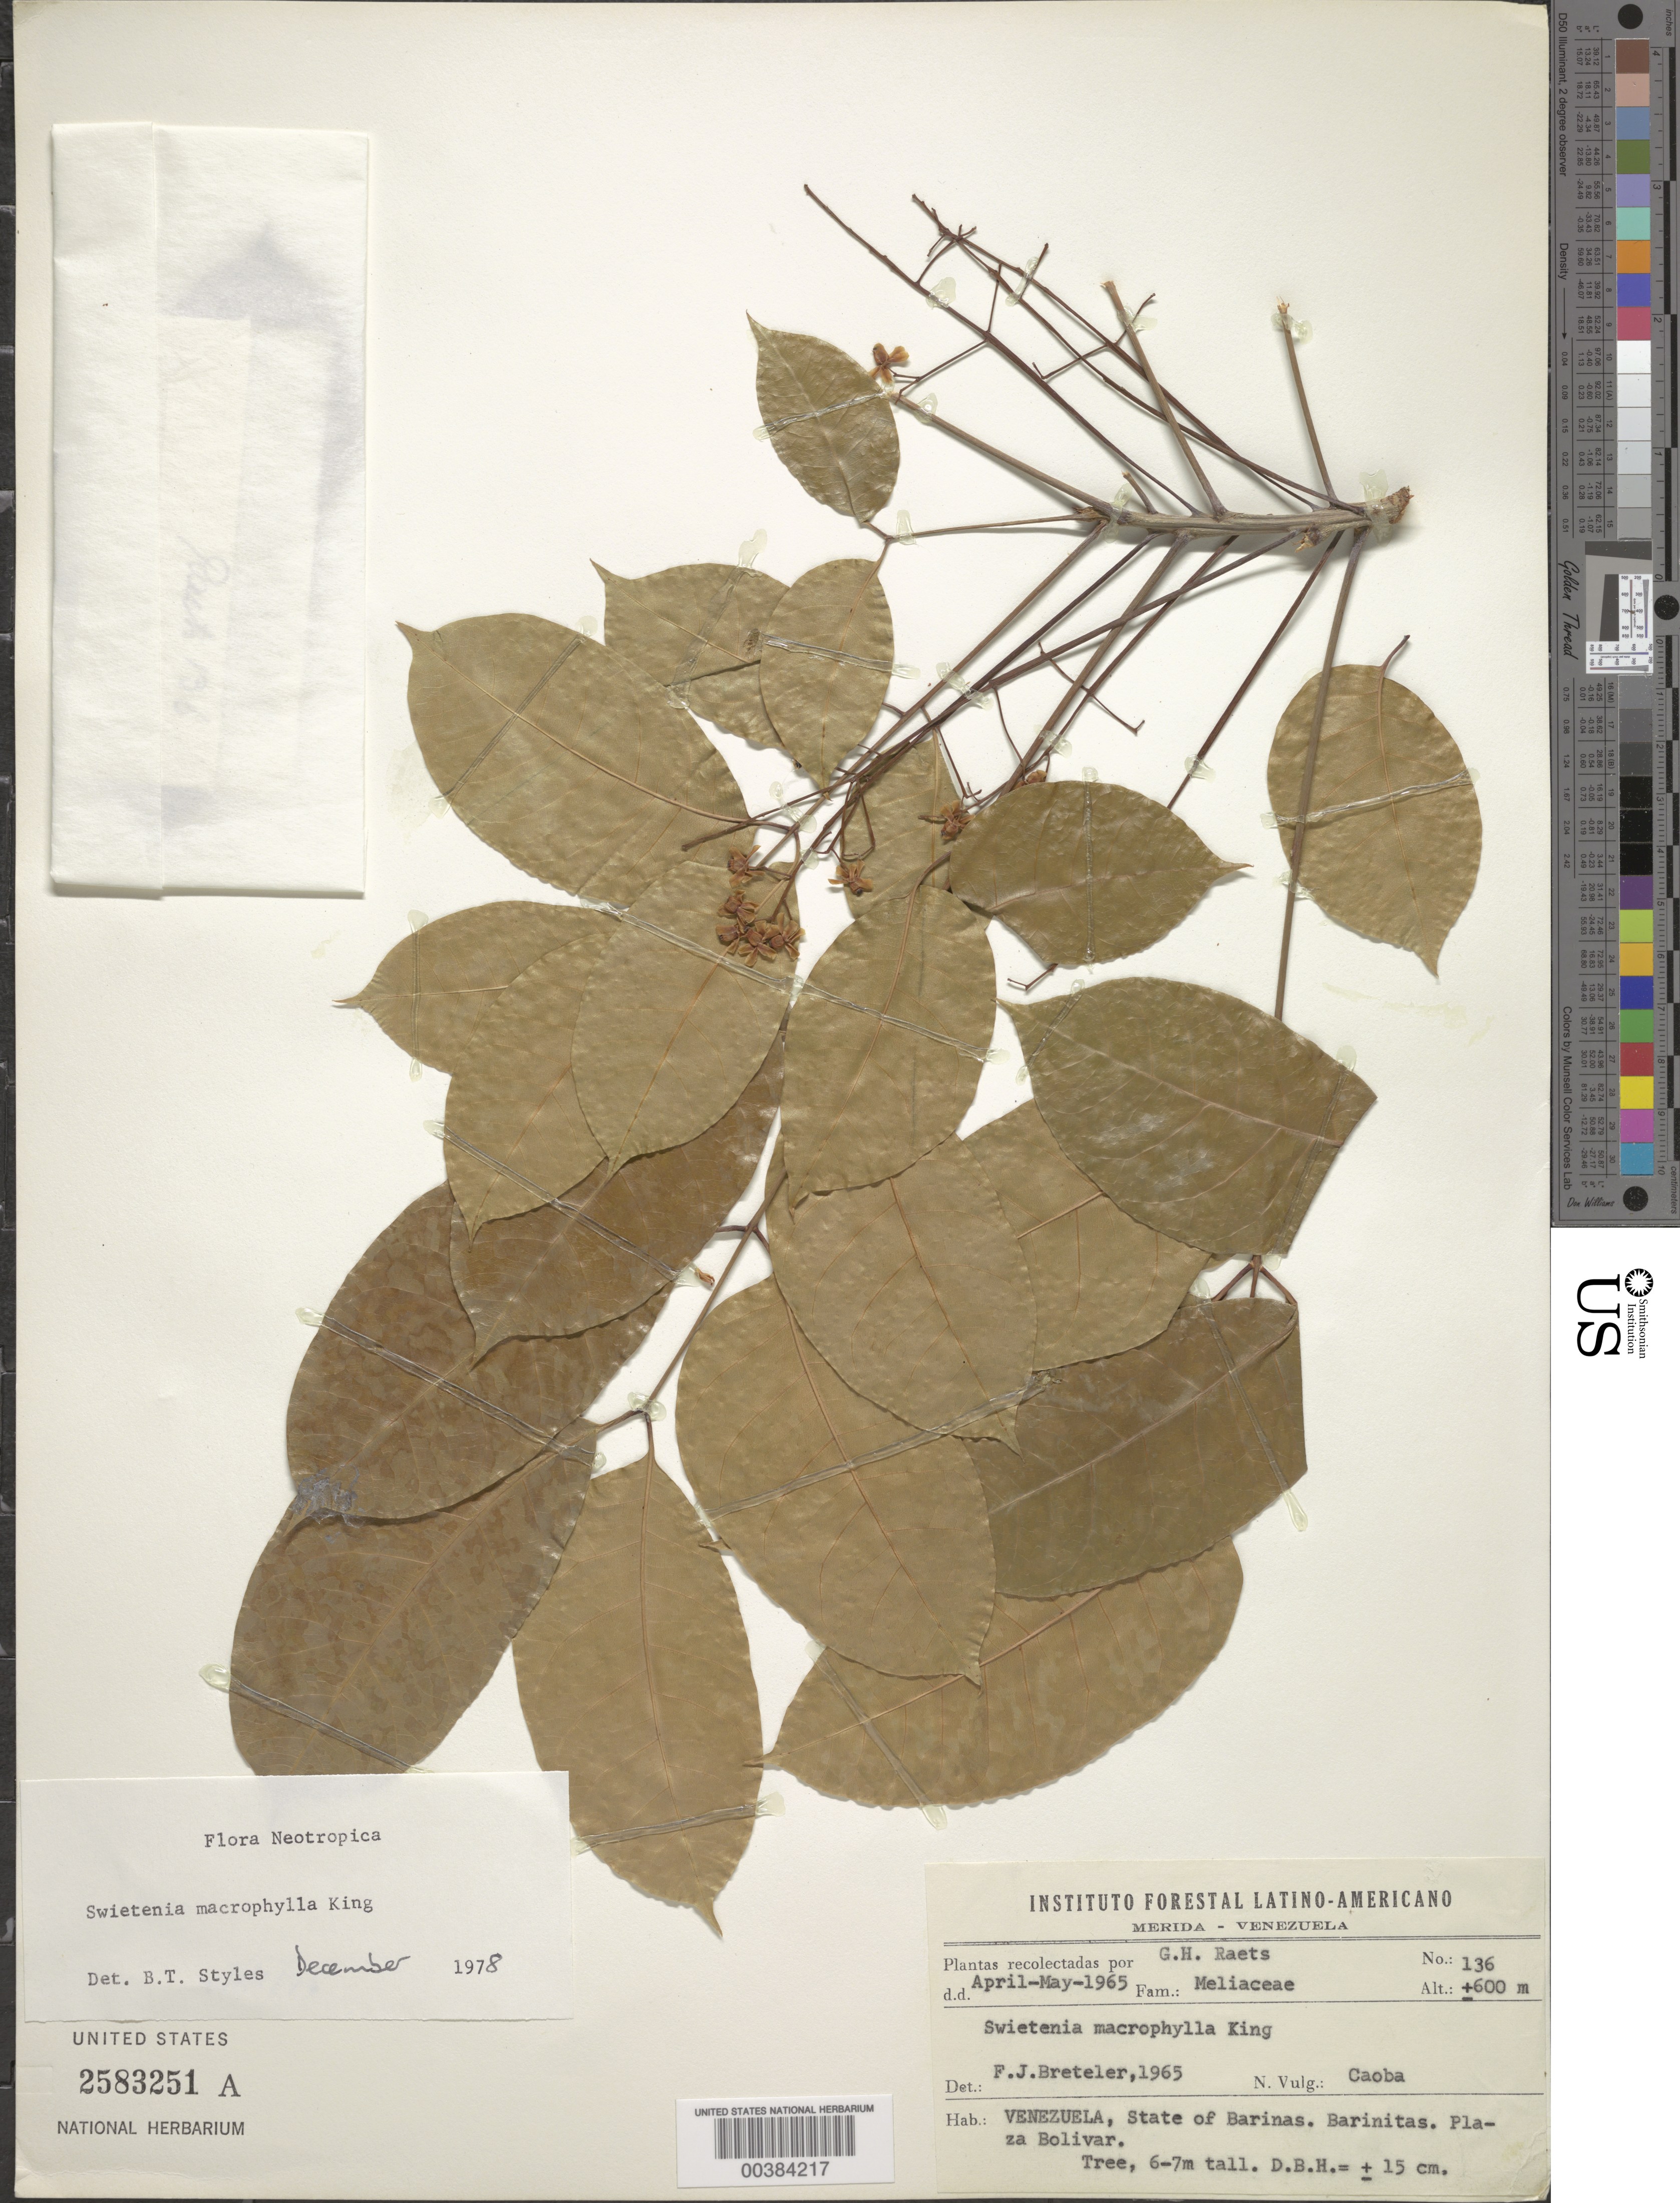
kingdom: Plantae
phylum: Tracheophyta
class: Magnoliopsida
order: Sapindales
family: Meliaceae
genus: Swietenia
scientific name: Swietenia macrophylla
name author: King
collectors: G. Raets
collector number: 136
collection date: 1965-04/1965-05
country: Venezuela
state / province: Barinas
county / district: Bolívar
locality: Barinitas. Plaza Bolivar.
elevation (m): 600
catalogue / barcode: US 2583251A